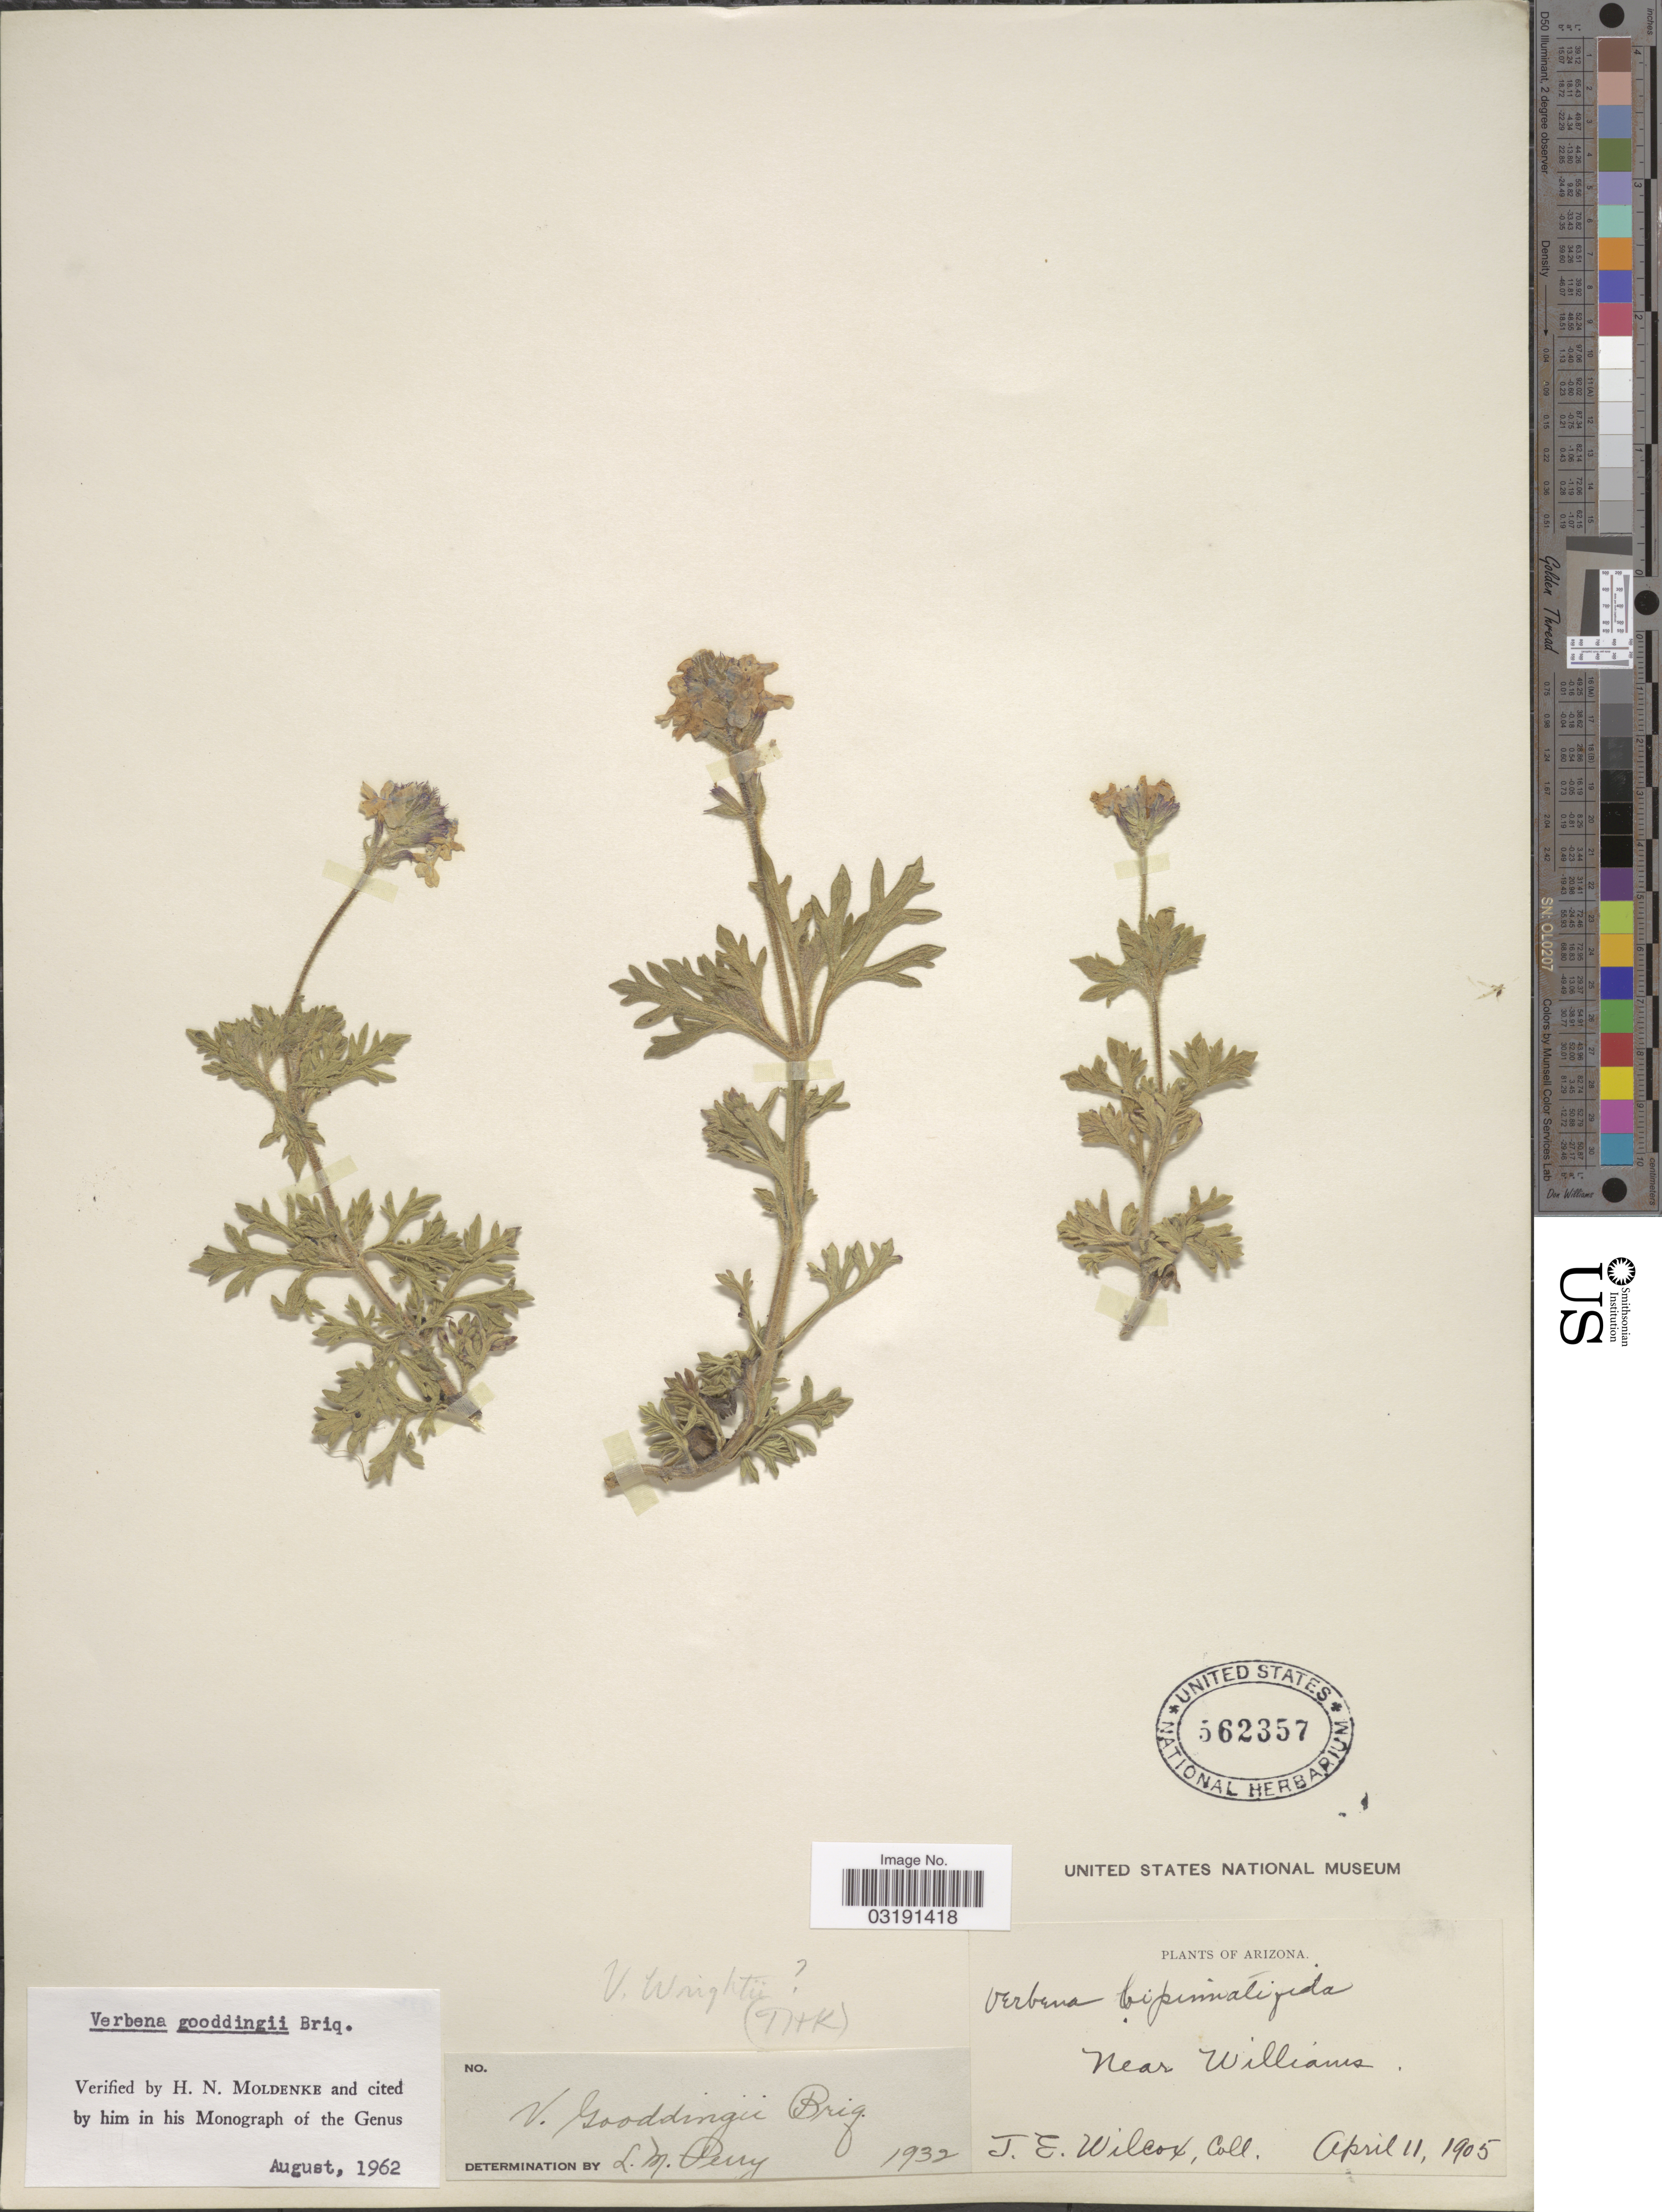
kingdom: Plantae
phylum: Tracheophyta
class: Magnoliopsida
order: Lamiales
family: Verbenaceae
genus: Verbena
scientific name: Verbena gooddingii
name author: Briq.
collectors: T. E. Wilcox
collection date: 1905-04-11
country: United States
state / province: Arizona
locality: Near Williams.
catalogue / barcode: US 562357